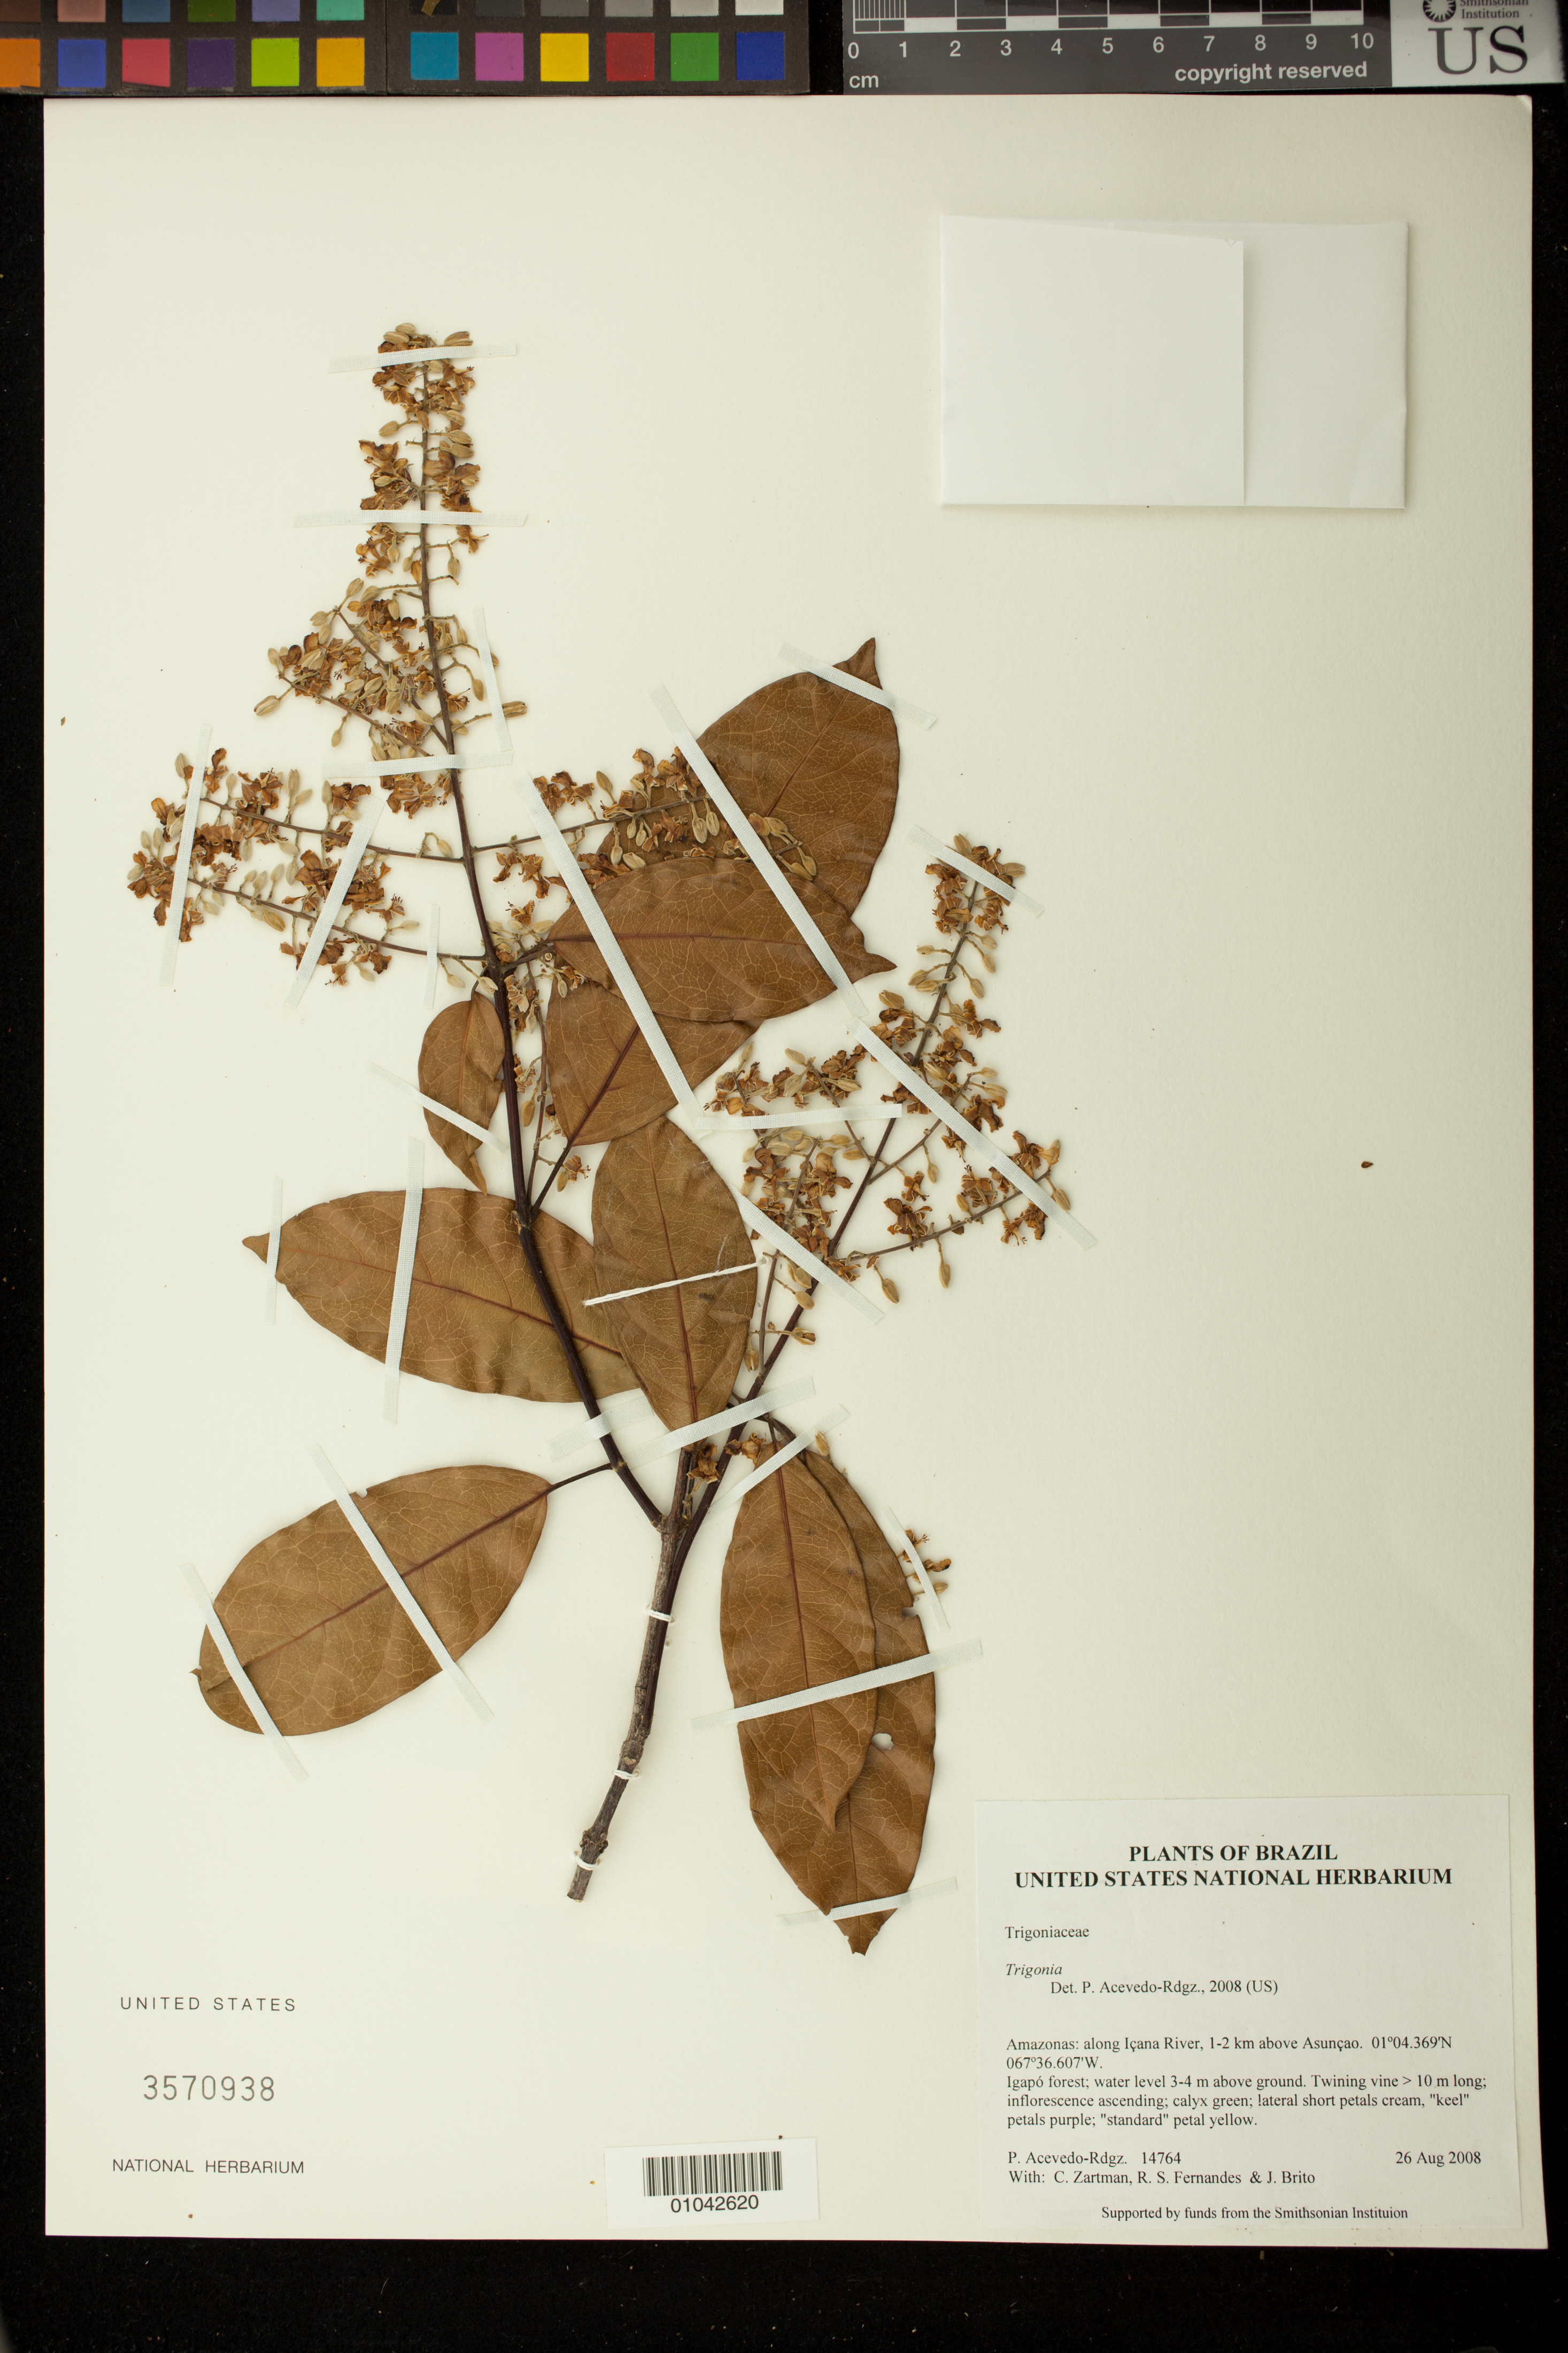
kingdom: Plantae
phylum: Tracheophyta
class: Magnoliopsida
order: Malpighiales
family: Trigoniaceae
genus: Trigonia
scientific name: Trigonia spruceana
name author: Benth. ex Warm.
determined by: Strong, M. T., (US), Smithsonian Institution - National Museum of Natural History (UNITED STATES)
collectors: P. Acevedo-Rodr., C. Zartman, R. Fernandes & J. Brito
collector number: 14764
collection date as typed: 26 Aug 2008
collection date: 2008-08-26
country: Brazil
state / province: Amazonas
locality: Amazonas: along Içana River, 1-2 km above Asunçao.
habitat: Igapó forest; water level 3-4 m above ground.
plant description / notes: NY, MO, K, P, GH, F, B, US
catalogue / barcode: US 3570938